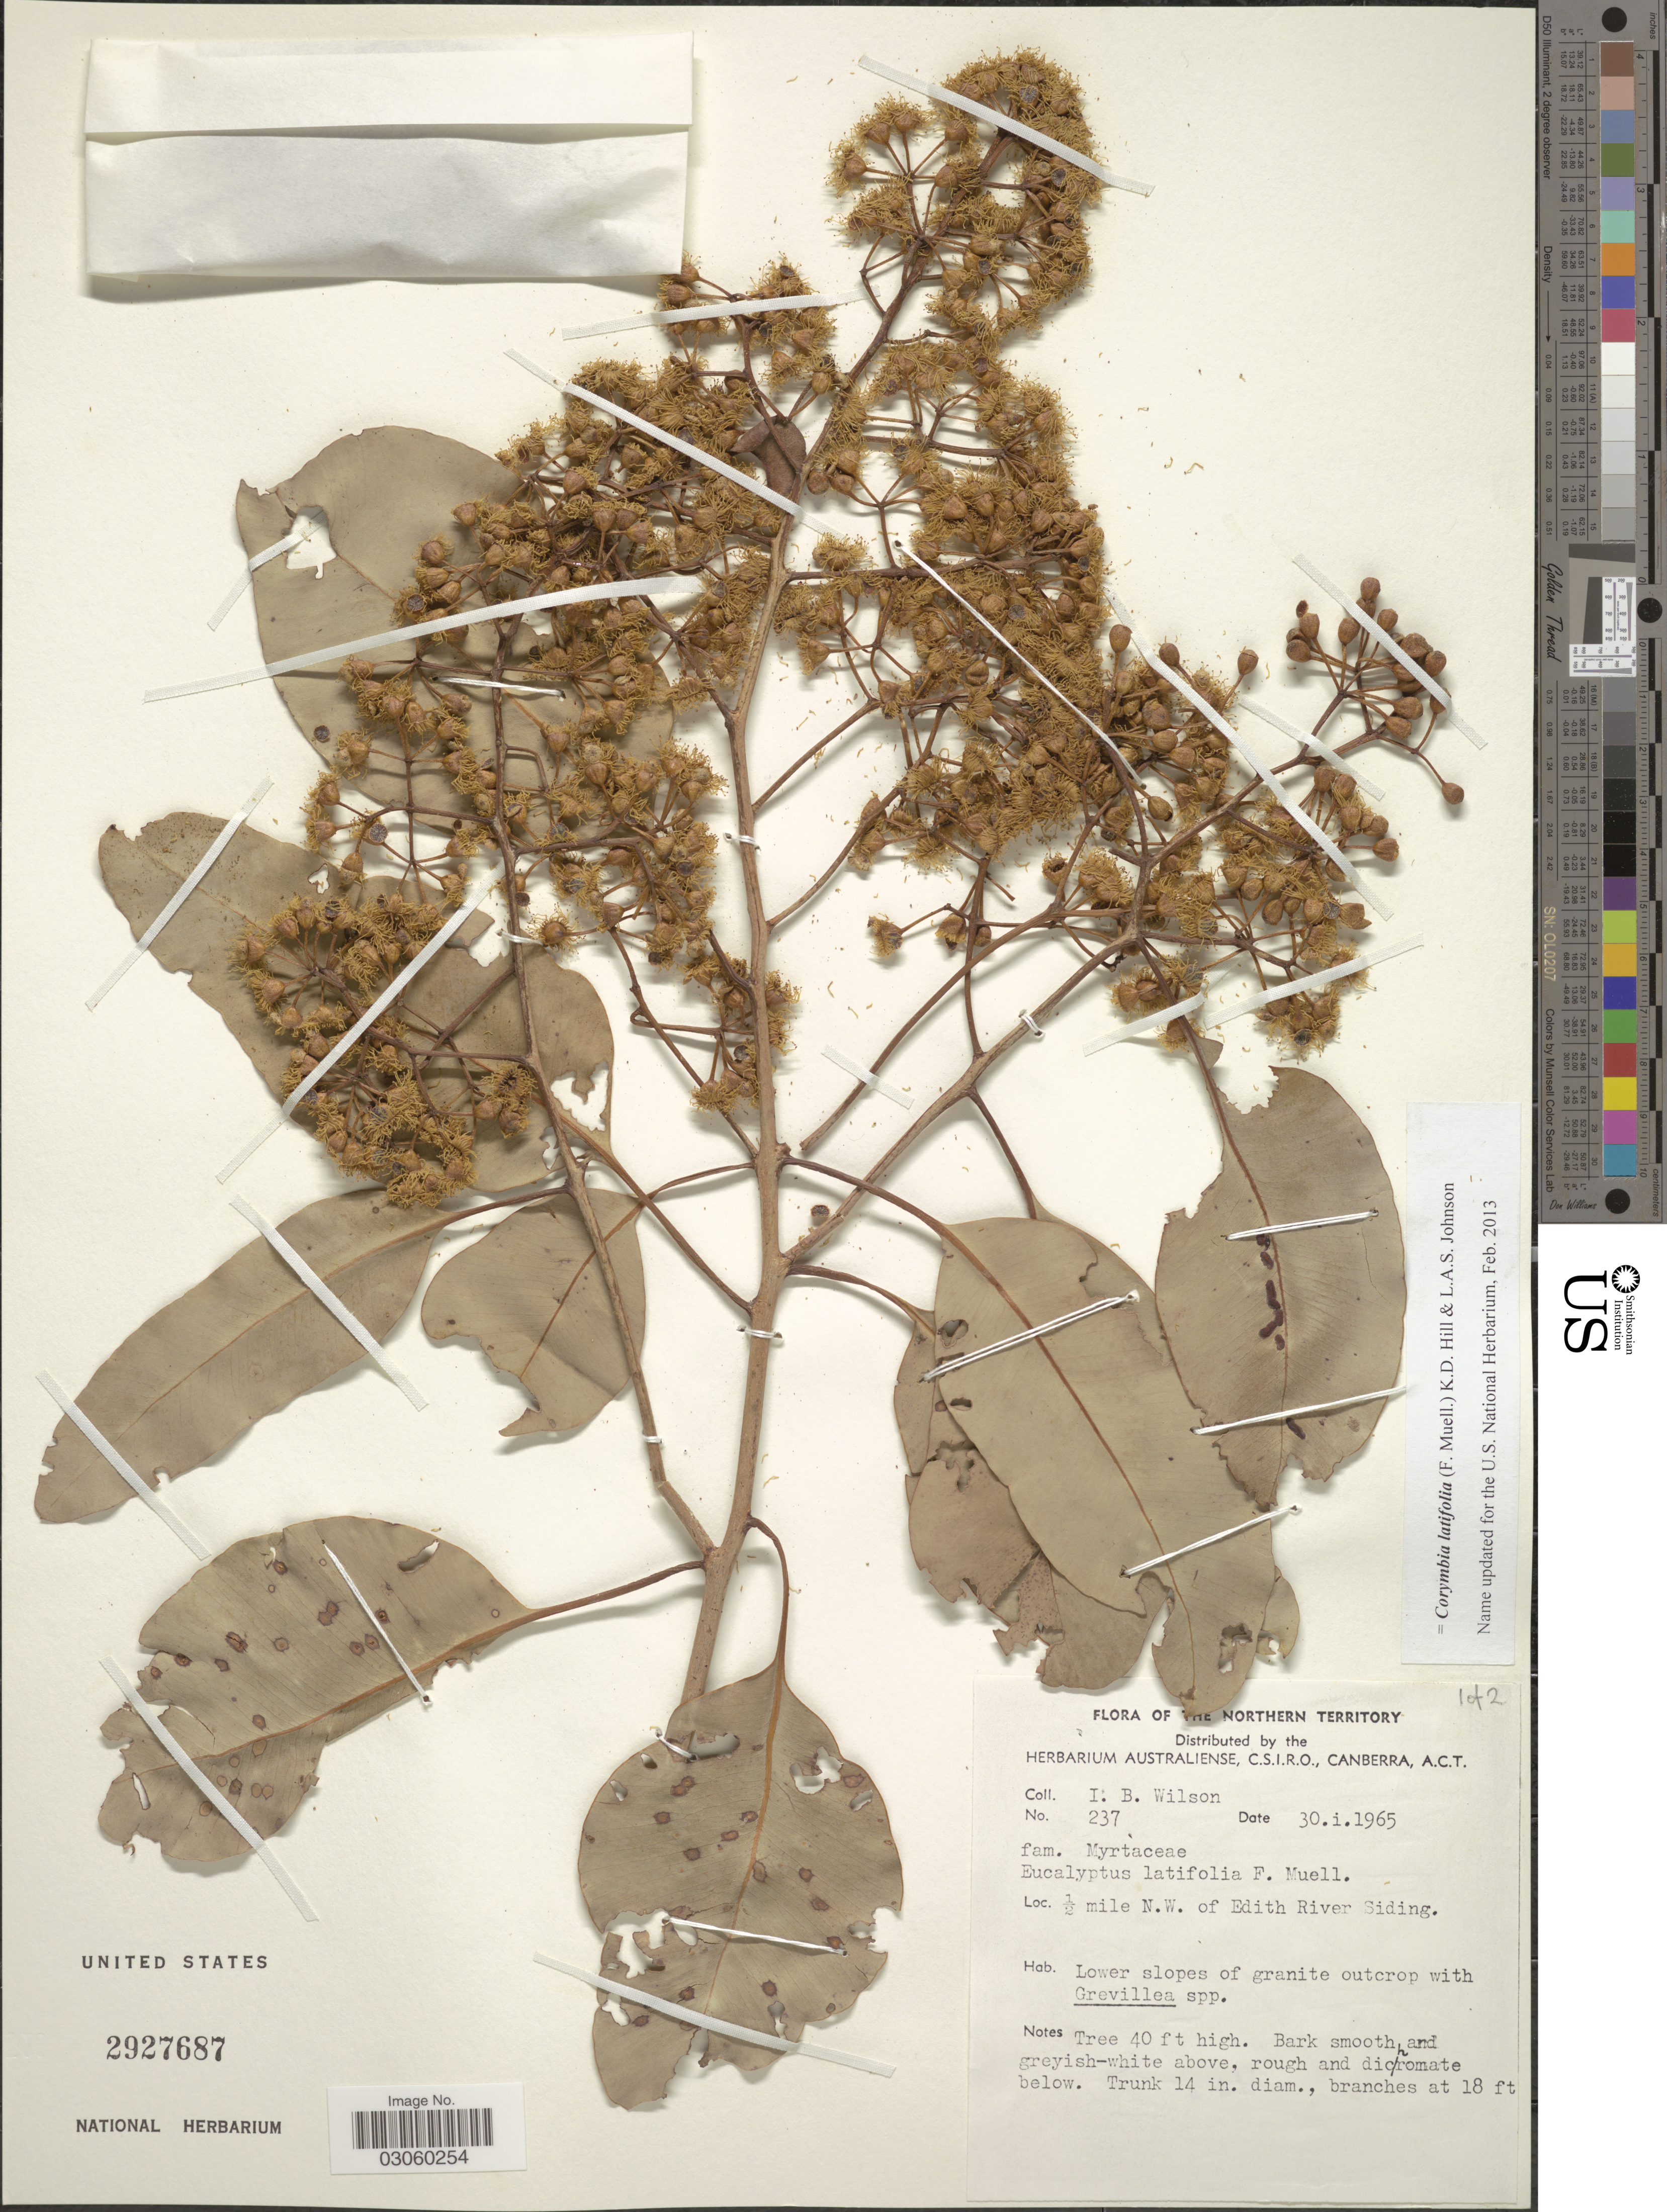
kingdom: Plantae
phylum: Tracheophyta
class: Magnoliopsida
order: Myrtales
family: Myrtaceae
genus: Corymbia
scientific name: Corymbia latifolia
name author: (F. Muell.) K.D. Hill & L.A.S. Johnson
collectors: I. B. Wilson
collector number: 237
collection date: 1965-01-30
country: Australia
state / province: Northern Territory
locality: ½ mile N.W. of Edith River Siding.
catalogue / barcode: US 2927687